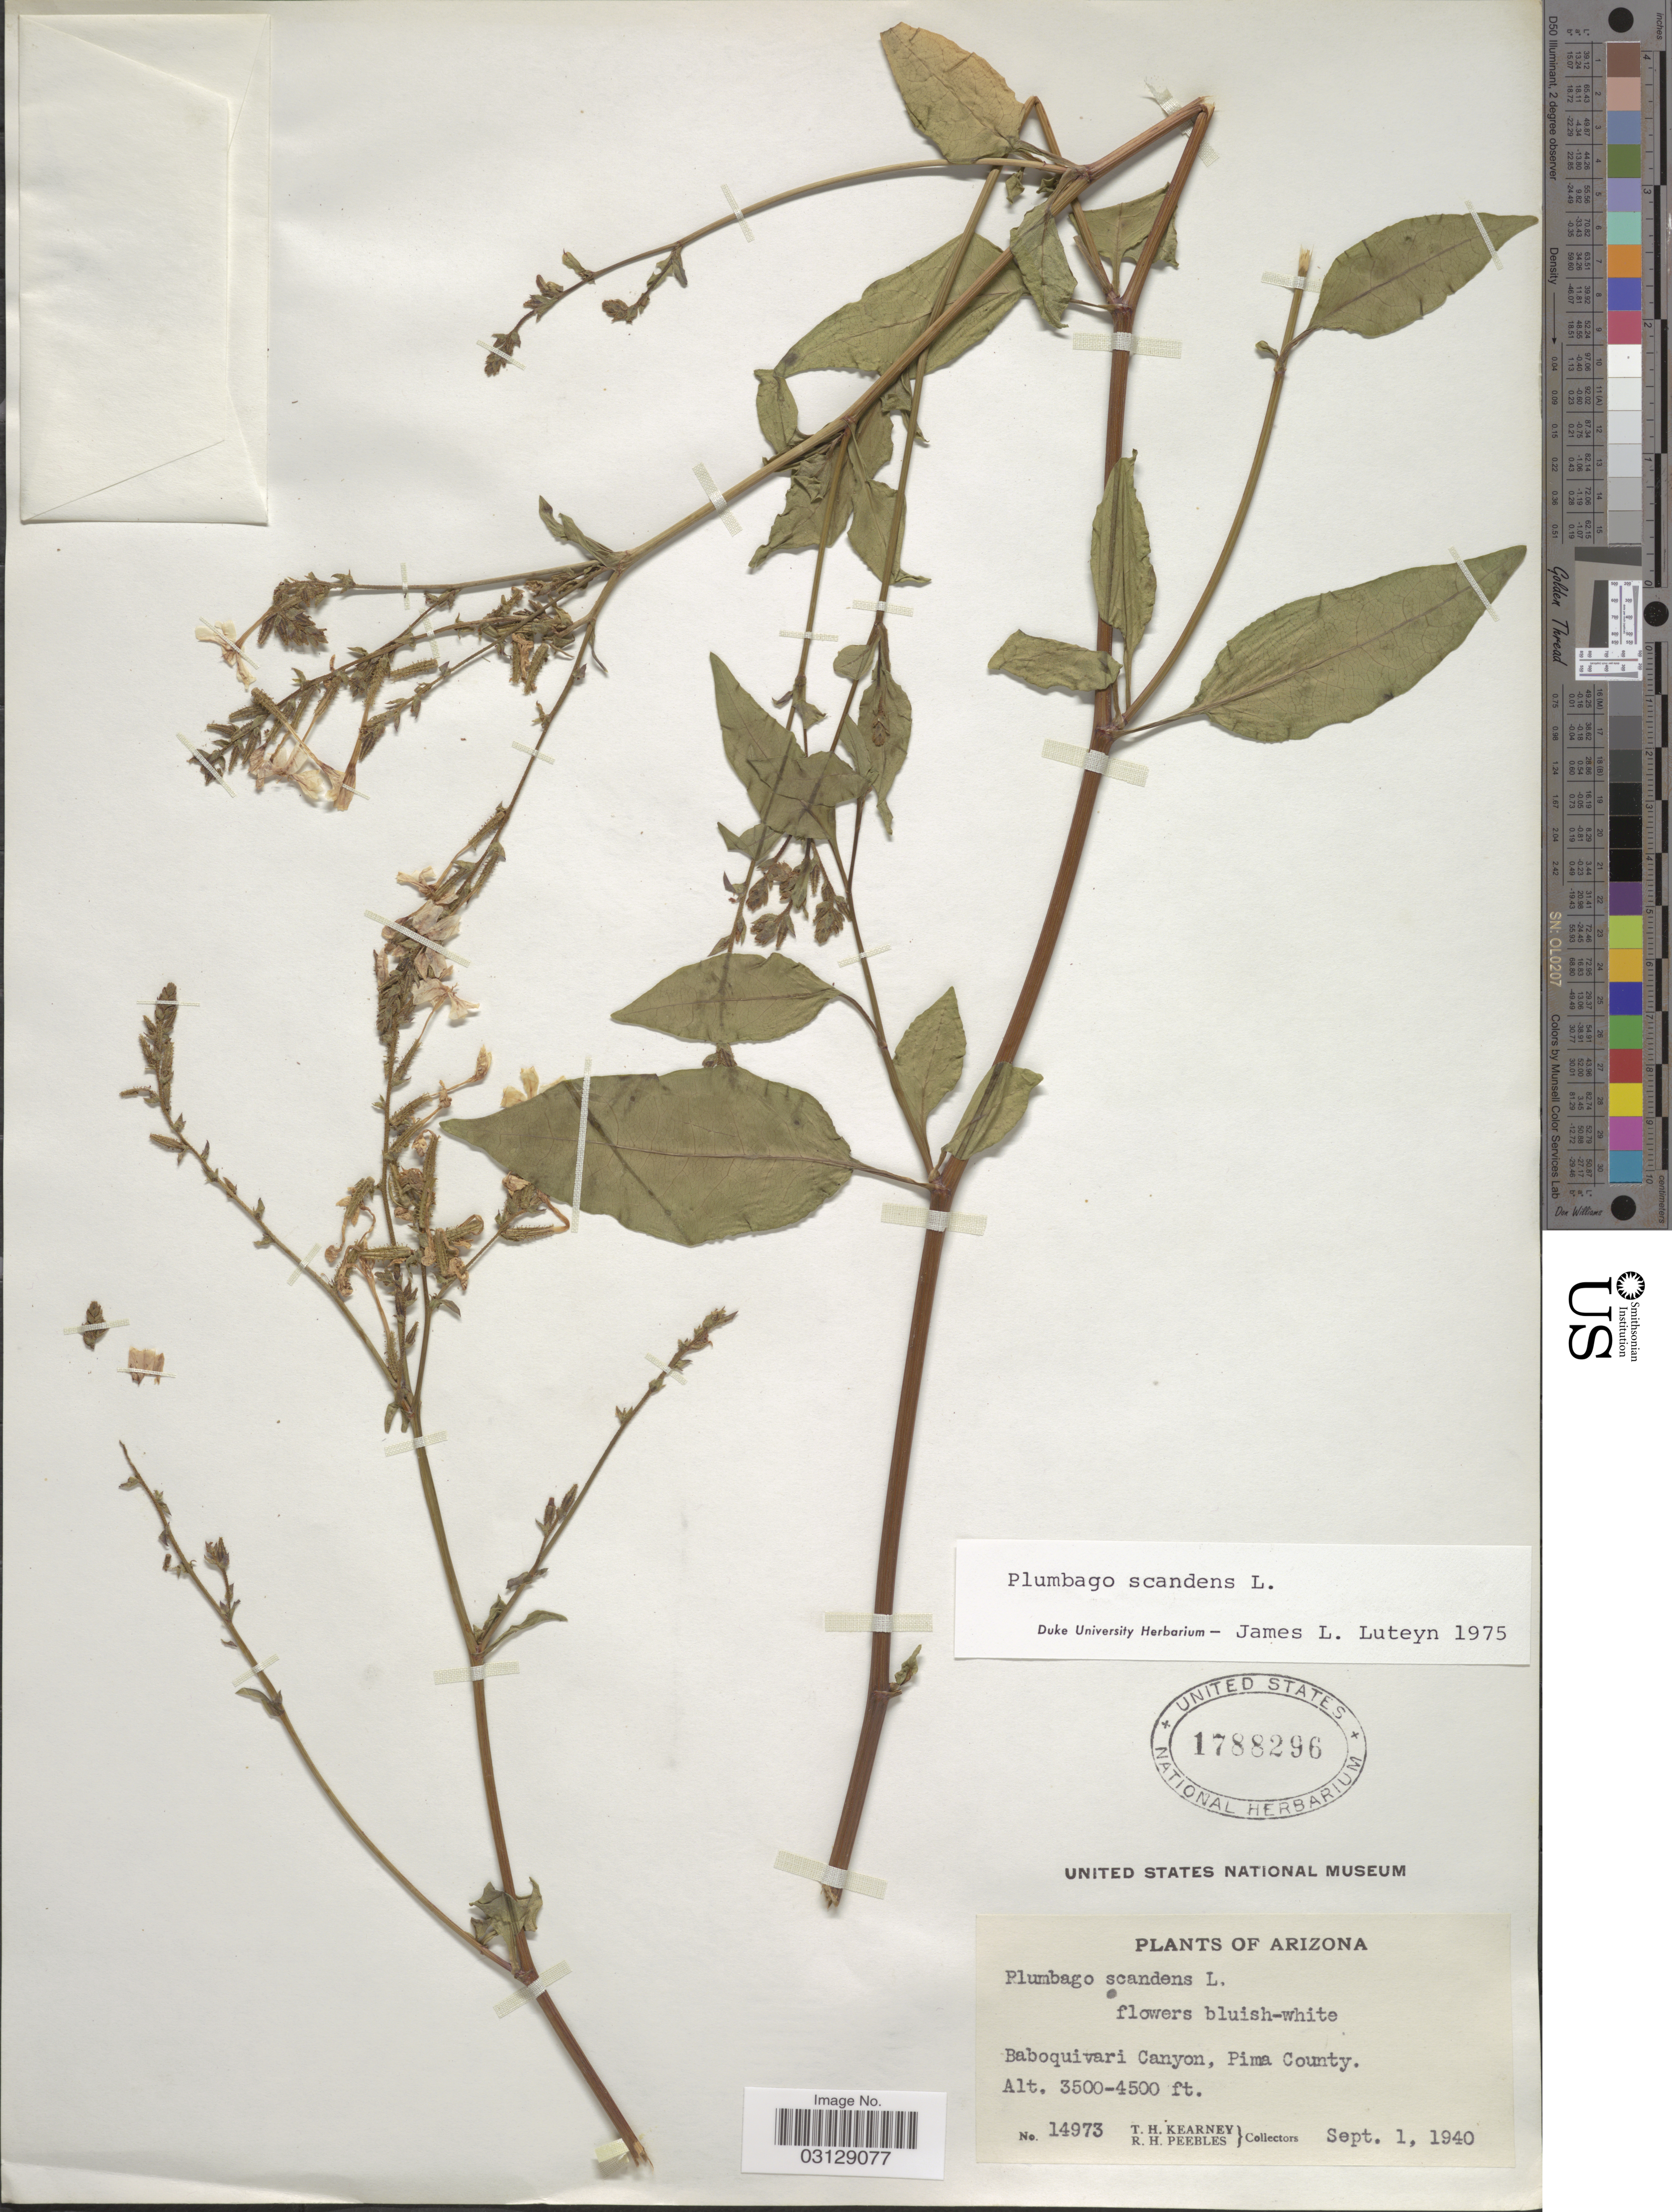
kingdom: Plantae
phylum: Tracheophyta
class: Magnoliopsida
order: Caryophyllales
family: Plumbaginaceae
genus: Plumbago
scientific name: Plumbago scandens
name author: L.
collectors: T. H. Kearney & R. H. Peebles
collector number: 14973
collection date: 1940-09-01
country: United States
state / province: Arizona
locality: Baboquivari Canyon, Pima County.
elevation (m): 1067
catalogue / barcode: US 1788296